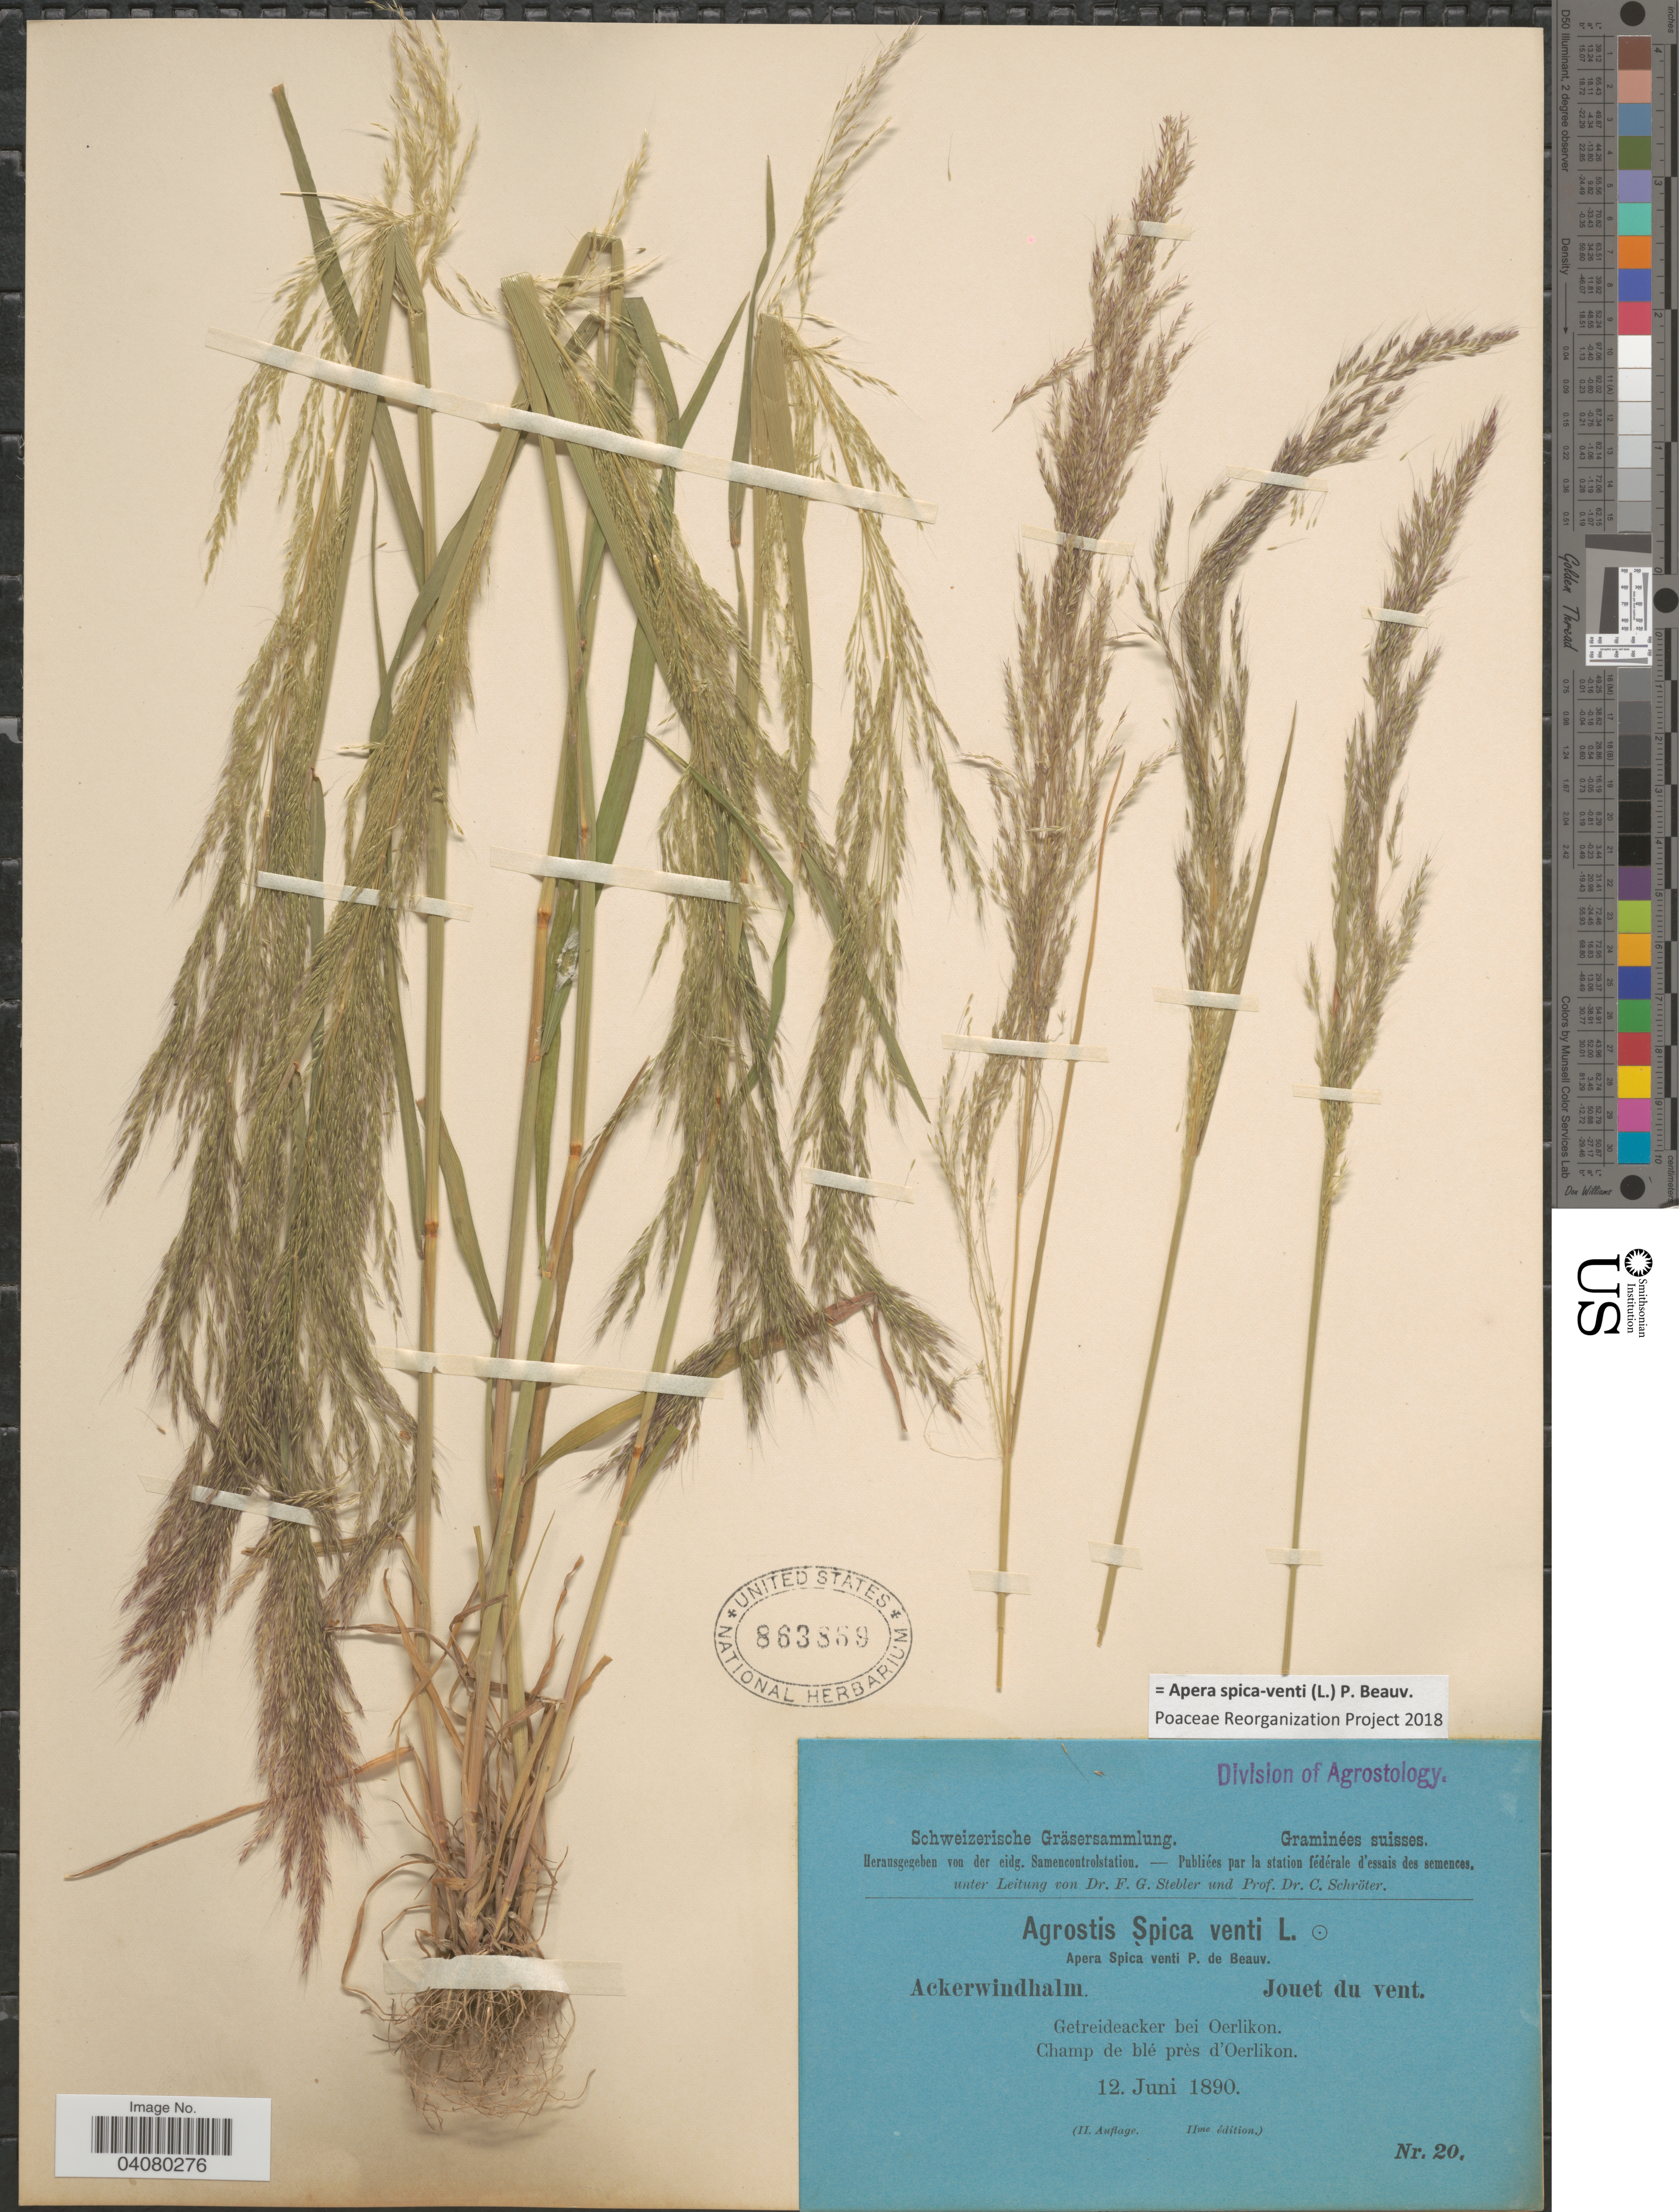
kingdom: Plantae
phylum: Tracheophyta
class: Liliopsida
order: Poales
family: Poaceae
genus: Apera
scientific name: Apera spica-venti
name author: (L.) P. Beauv.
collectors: Stebler, F.G. & Schröter, C.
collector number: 20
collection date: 1890-06-12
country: Switzerland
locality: Suisses. Getreideacker bei Oerlikon. Champ de blé près d'Oerlikon.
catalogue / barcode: US 863869